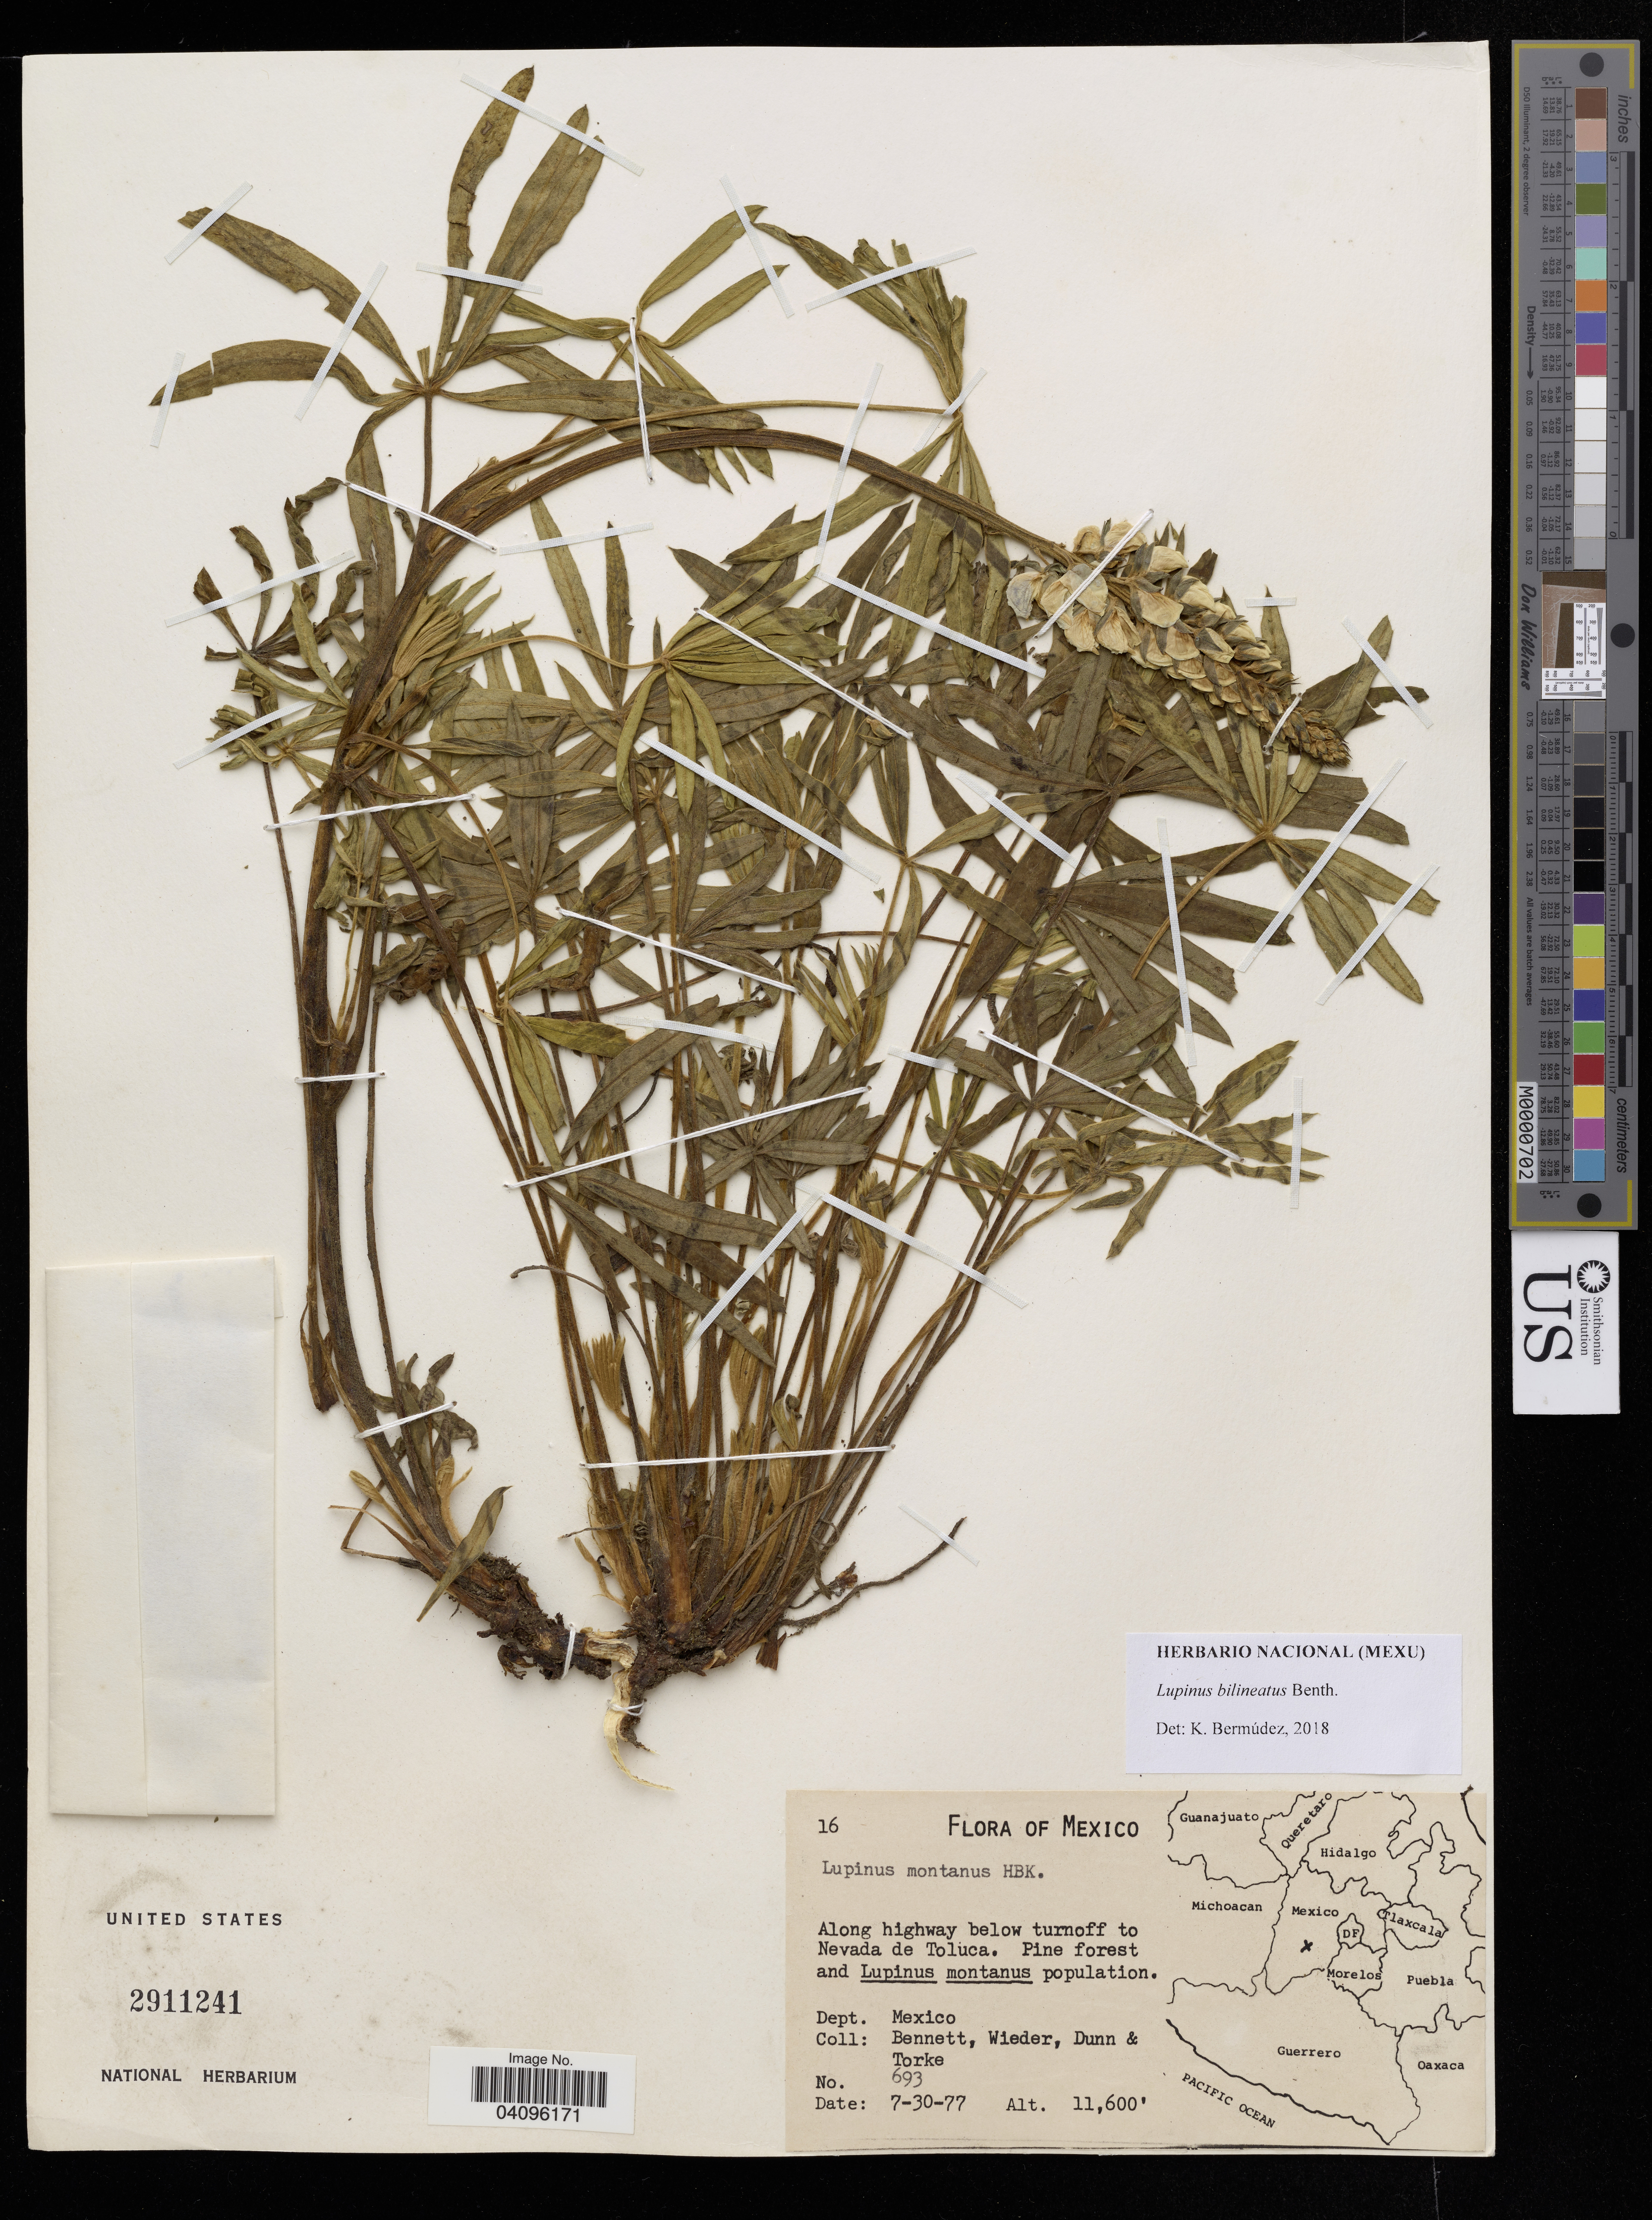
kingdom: Plantae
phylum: Tracheophyta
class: Magnoliopsida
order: Fabales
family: Fabaceae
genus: Lupinus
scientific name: Lupinus bilineatus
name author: Benth.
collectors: -. Bennet, -. Wieder, -- Dunn & Torke, --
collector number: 693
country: Mexico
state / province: México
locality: Along highway below turnoff to Nevada de Toluca.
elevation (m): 3536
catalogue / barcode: US 2911241